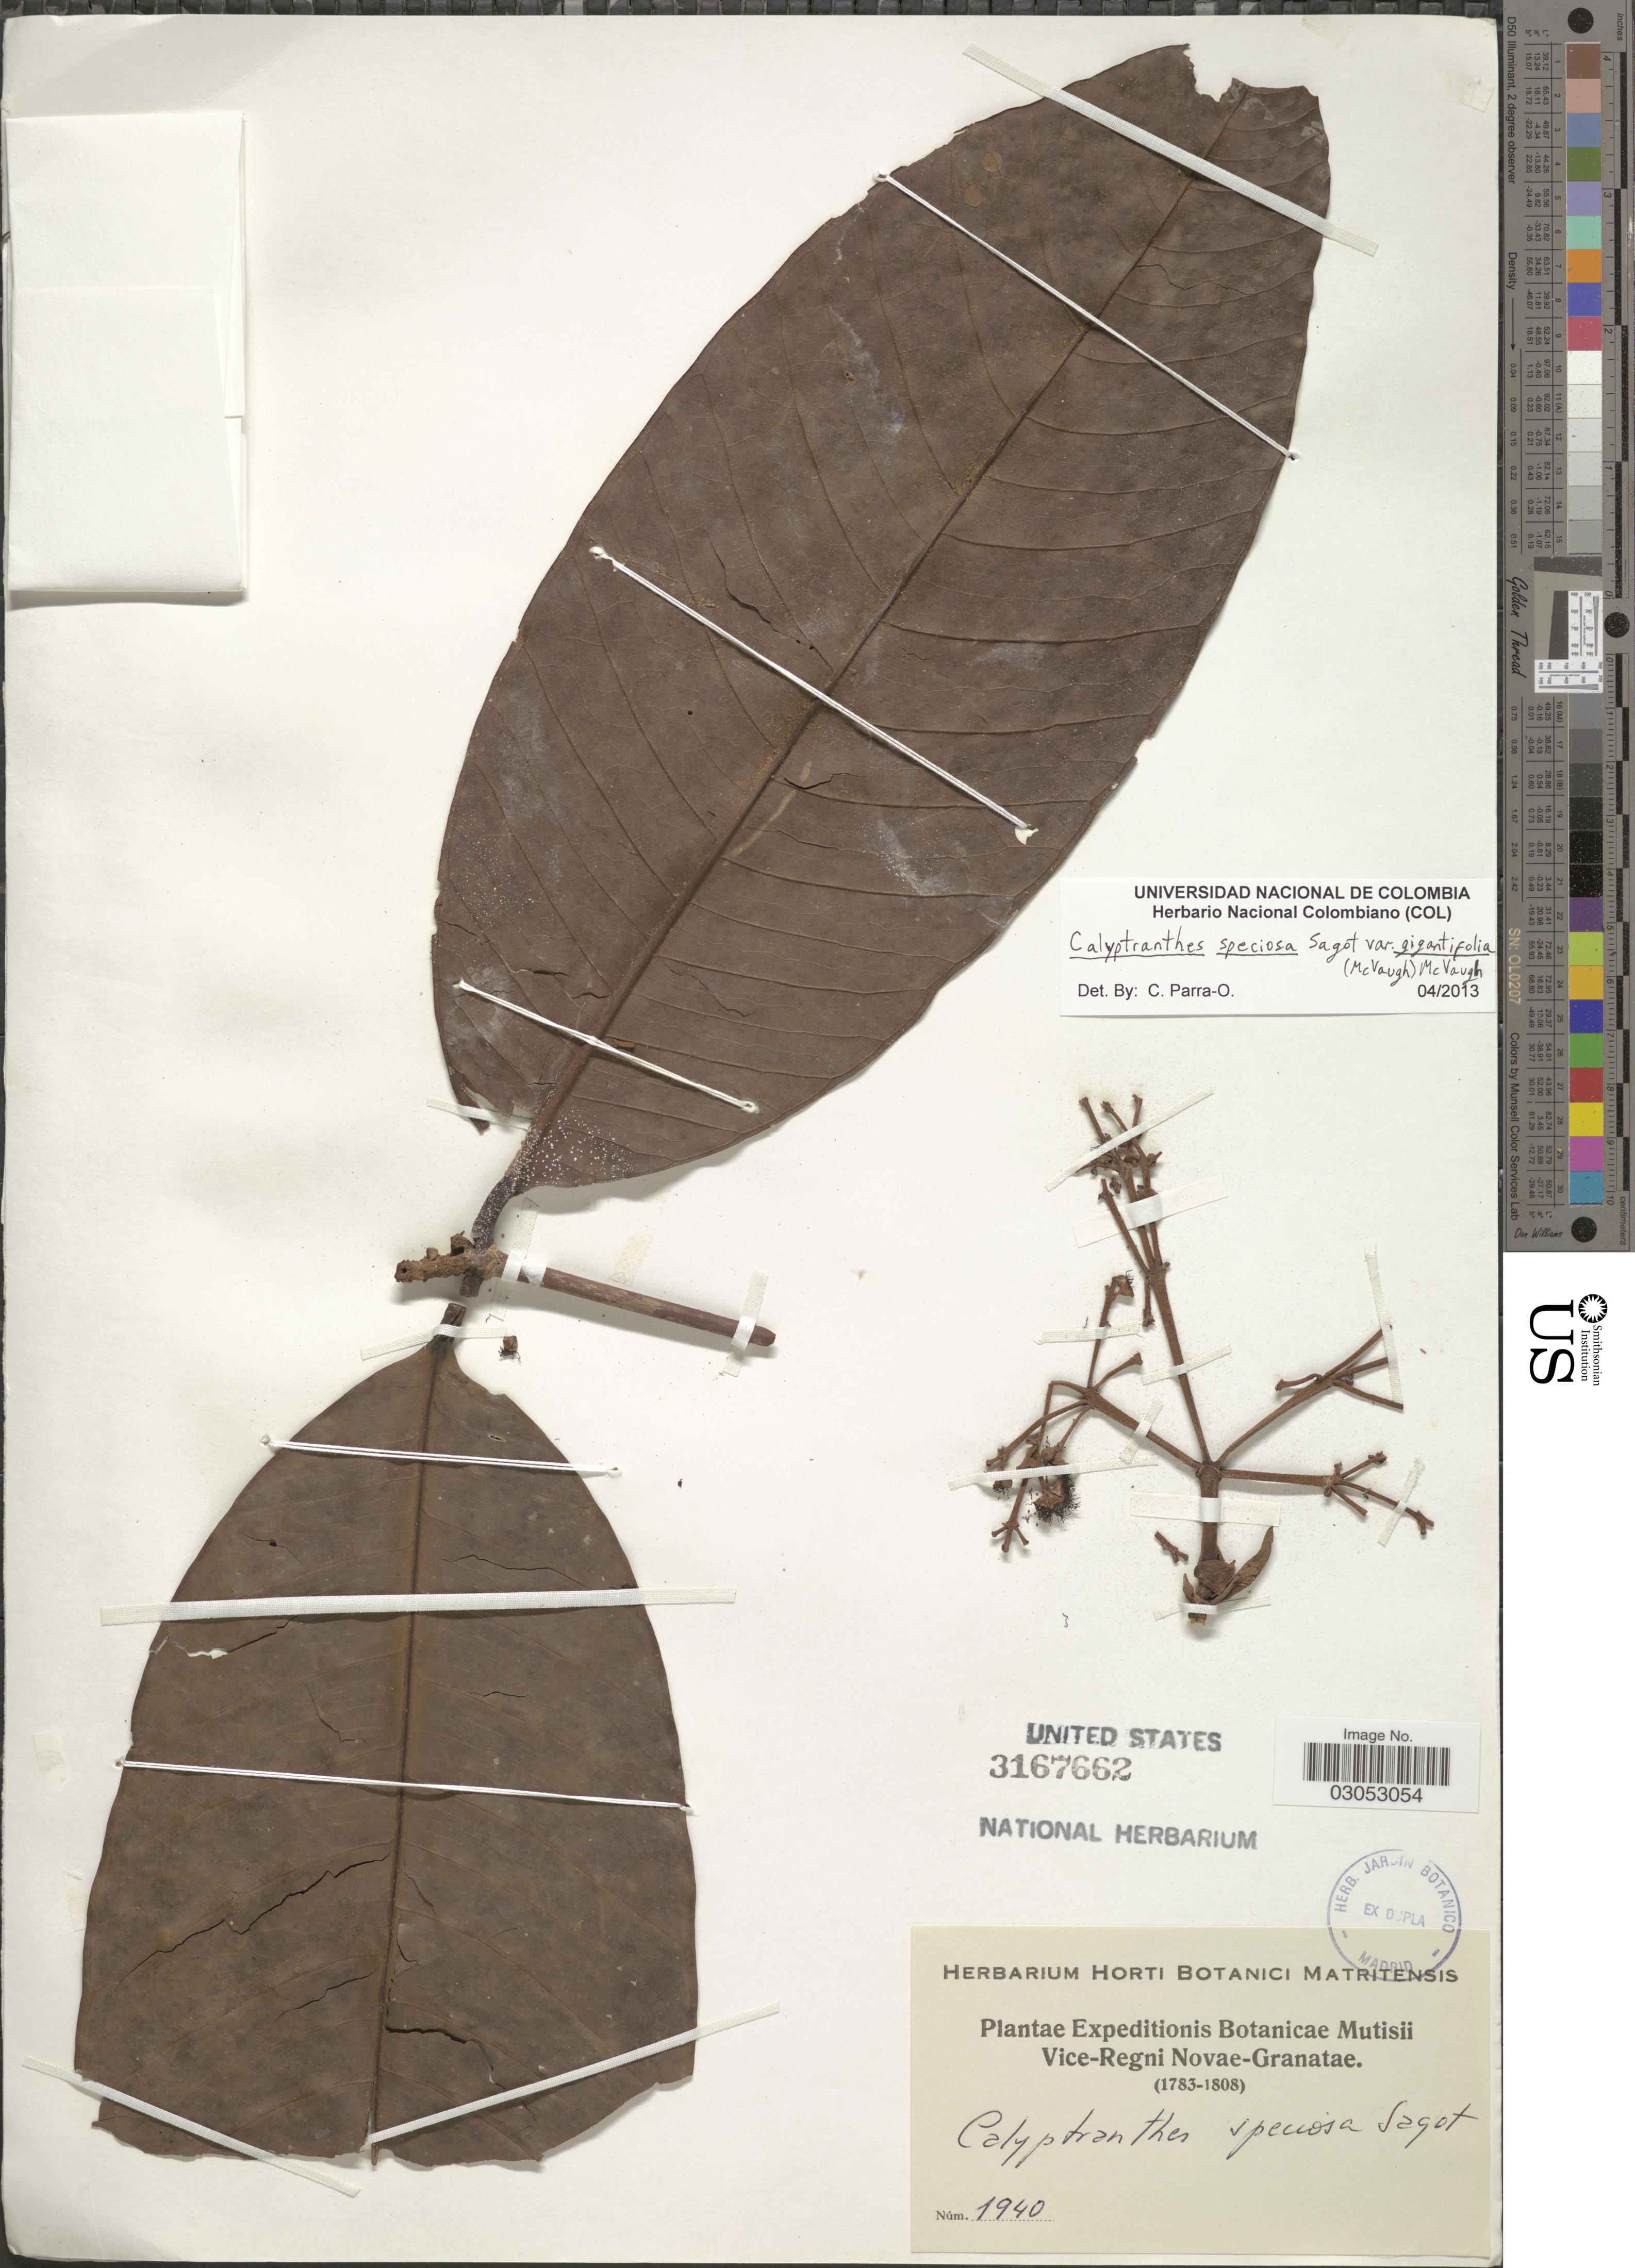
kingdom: Plantae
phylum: Tracheophyta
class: Magnoliopsida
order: Myrtales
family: Myrtaceae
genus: Myrcia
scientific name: Myrcia neospeciosa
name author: A.R. Lourenço & E. Lucas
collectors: Expeditions Botanicae Mutisii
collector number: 1940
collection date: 1783/1808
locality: Vice-Regni Novae-Granatae.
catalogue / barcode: US 3167662